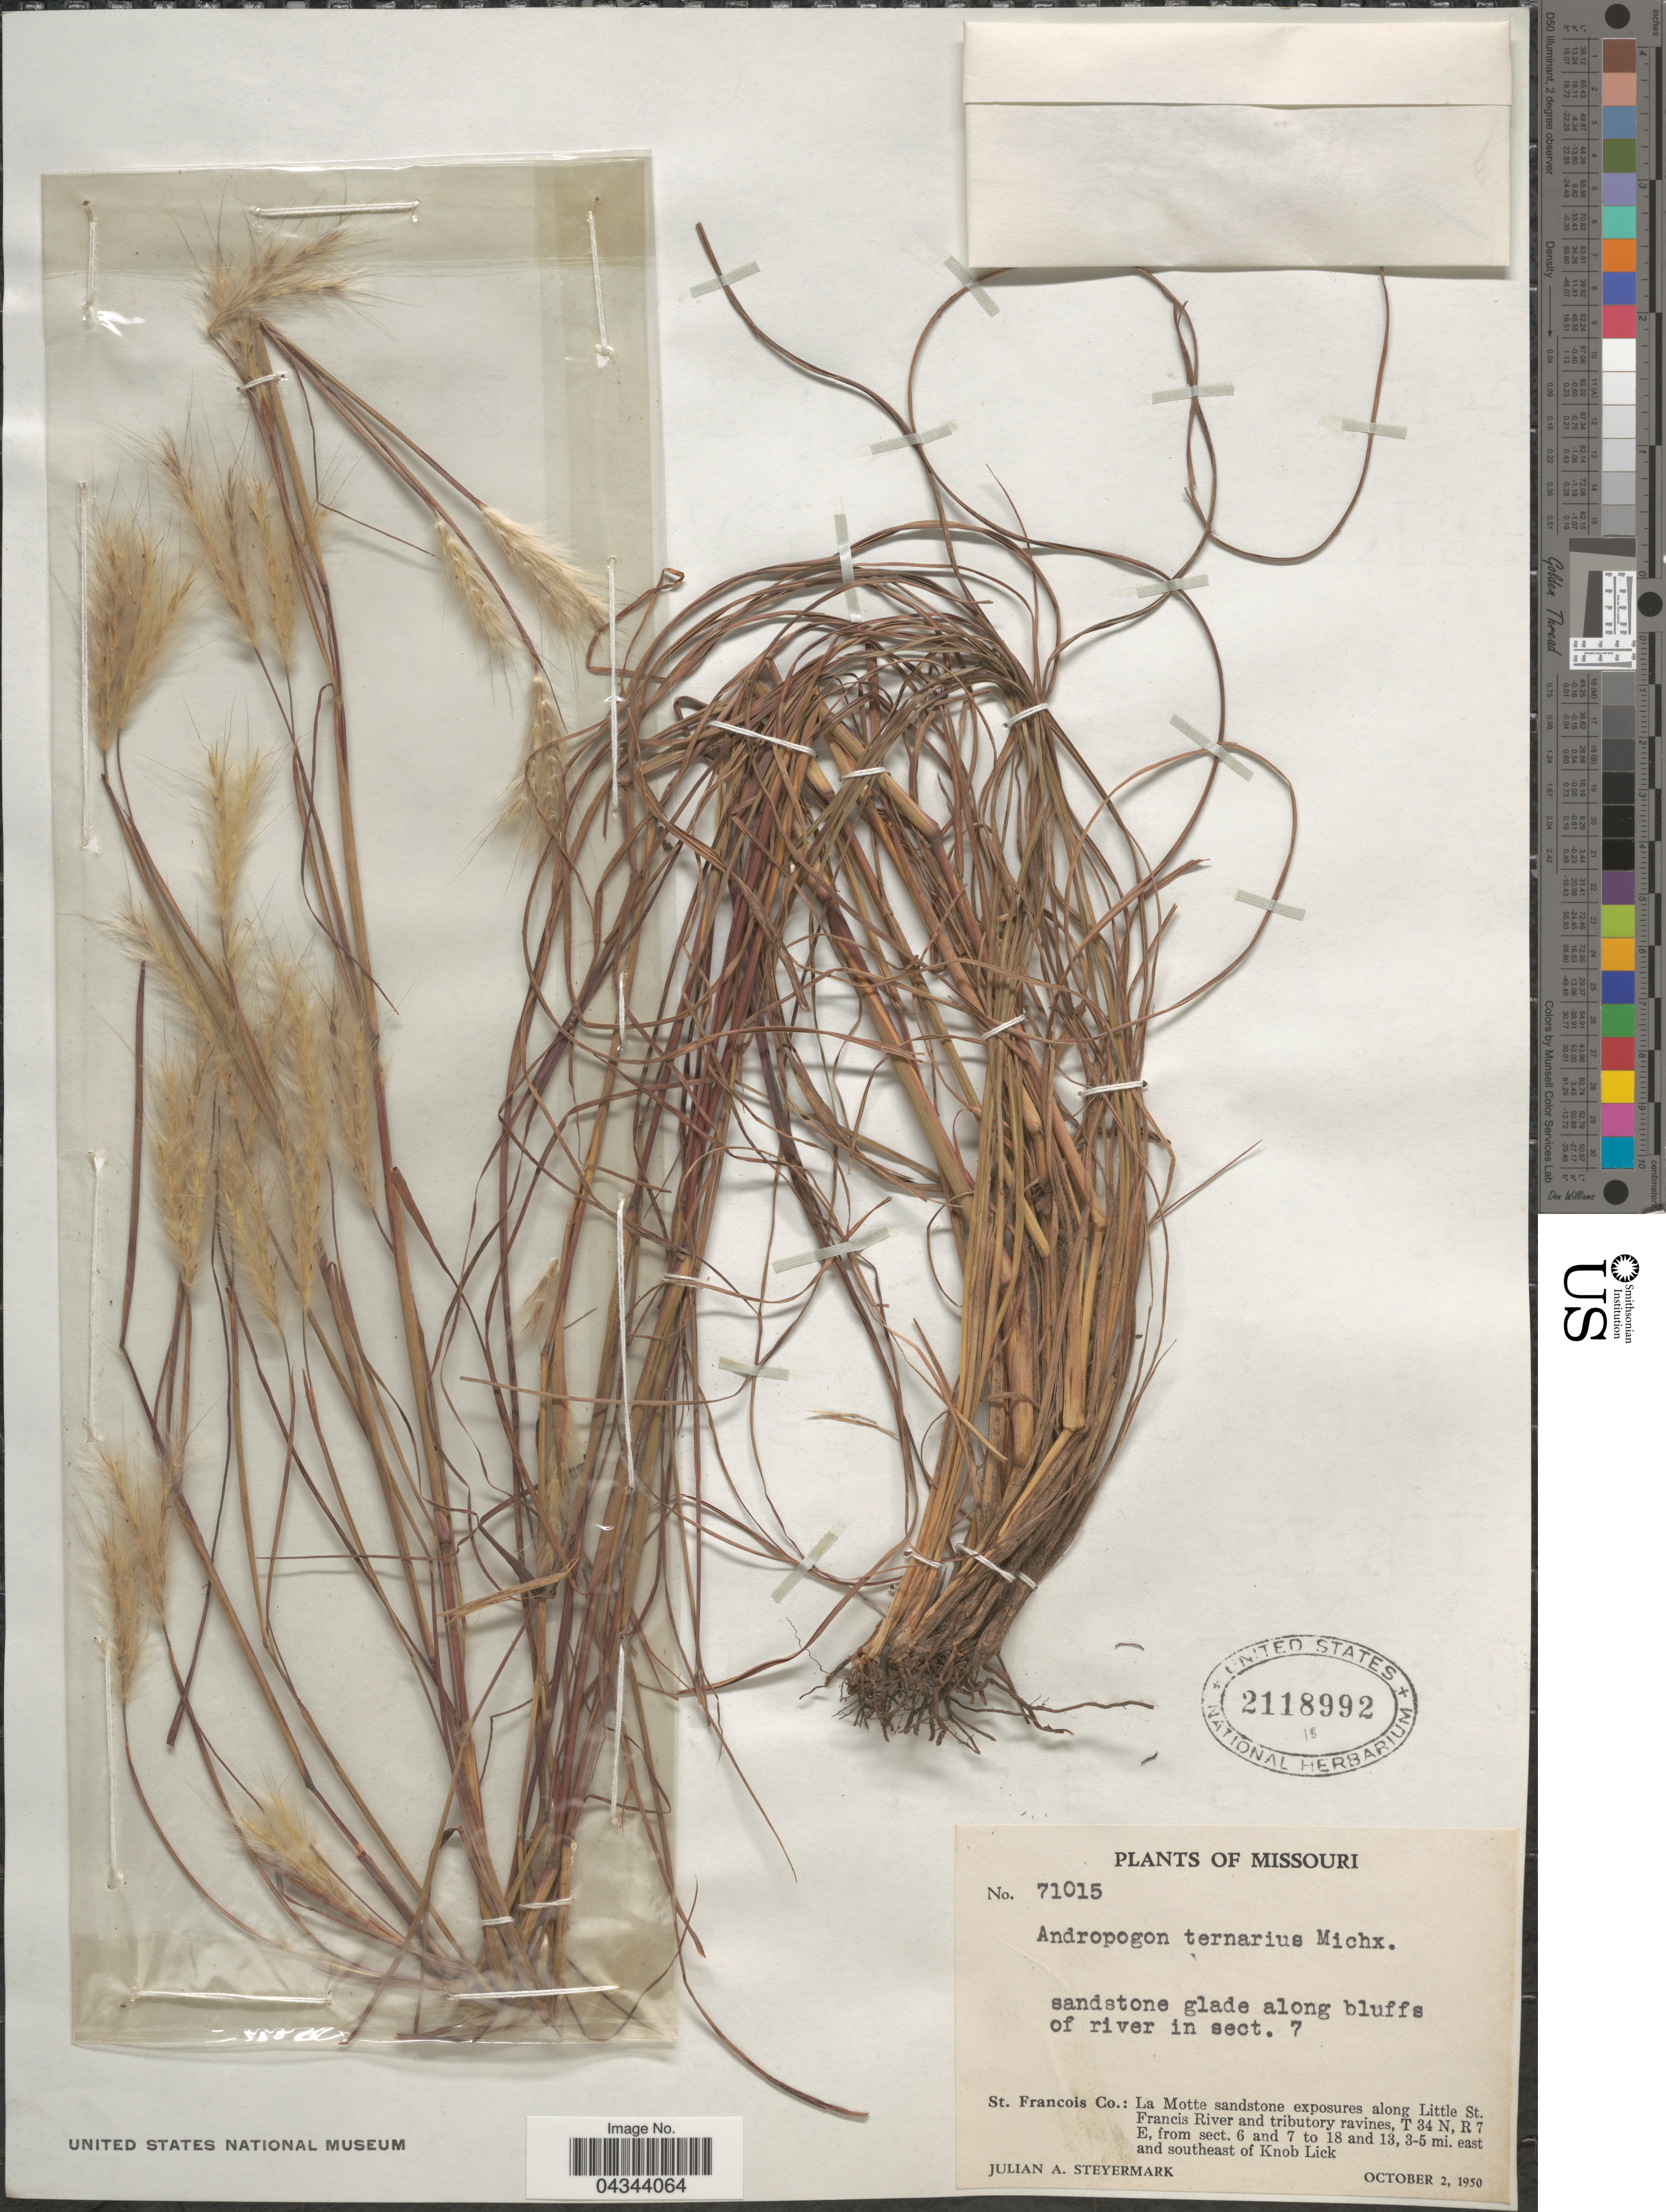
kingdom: Plantae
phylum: Tracheophyta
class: Liliopsida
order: Poales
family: Poaceae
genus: Andropogon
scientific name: Andropogon ternarius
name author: Michx.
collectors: J. Steyermark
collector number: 71015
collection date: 1950-10-02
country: United States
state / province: Missouri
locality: Along bluffs of river in sect. 7. St. Francois Co.: La Motte sandstone exposures along Little St. Francis River and tributary ravines, T 34 N, R 7 E, from sect. 6 and 7 to 18 and 13, 3-5 mi. east and southeast of Knob Lick.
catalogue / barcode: US 2118992